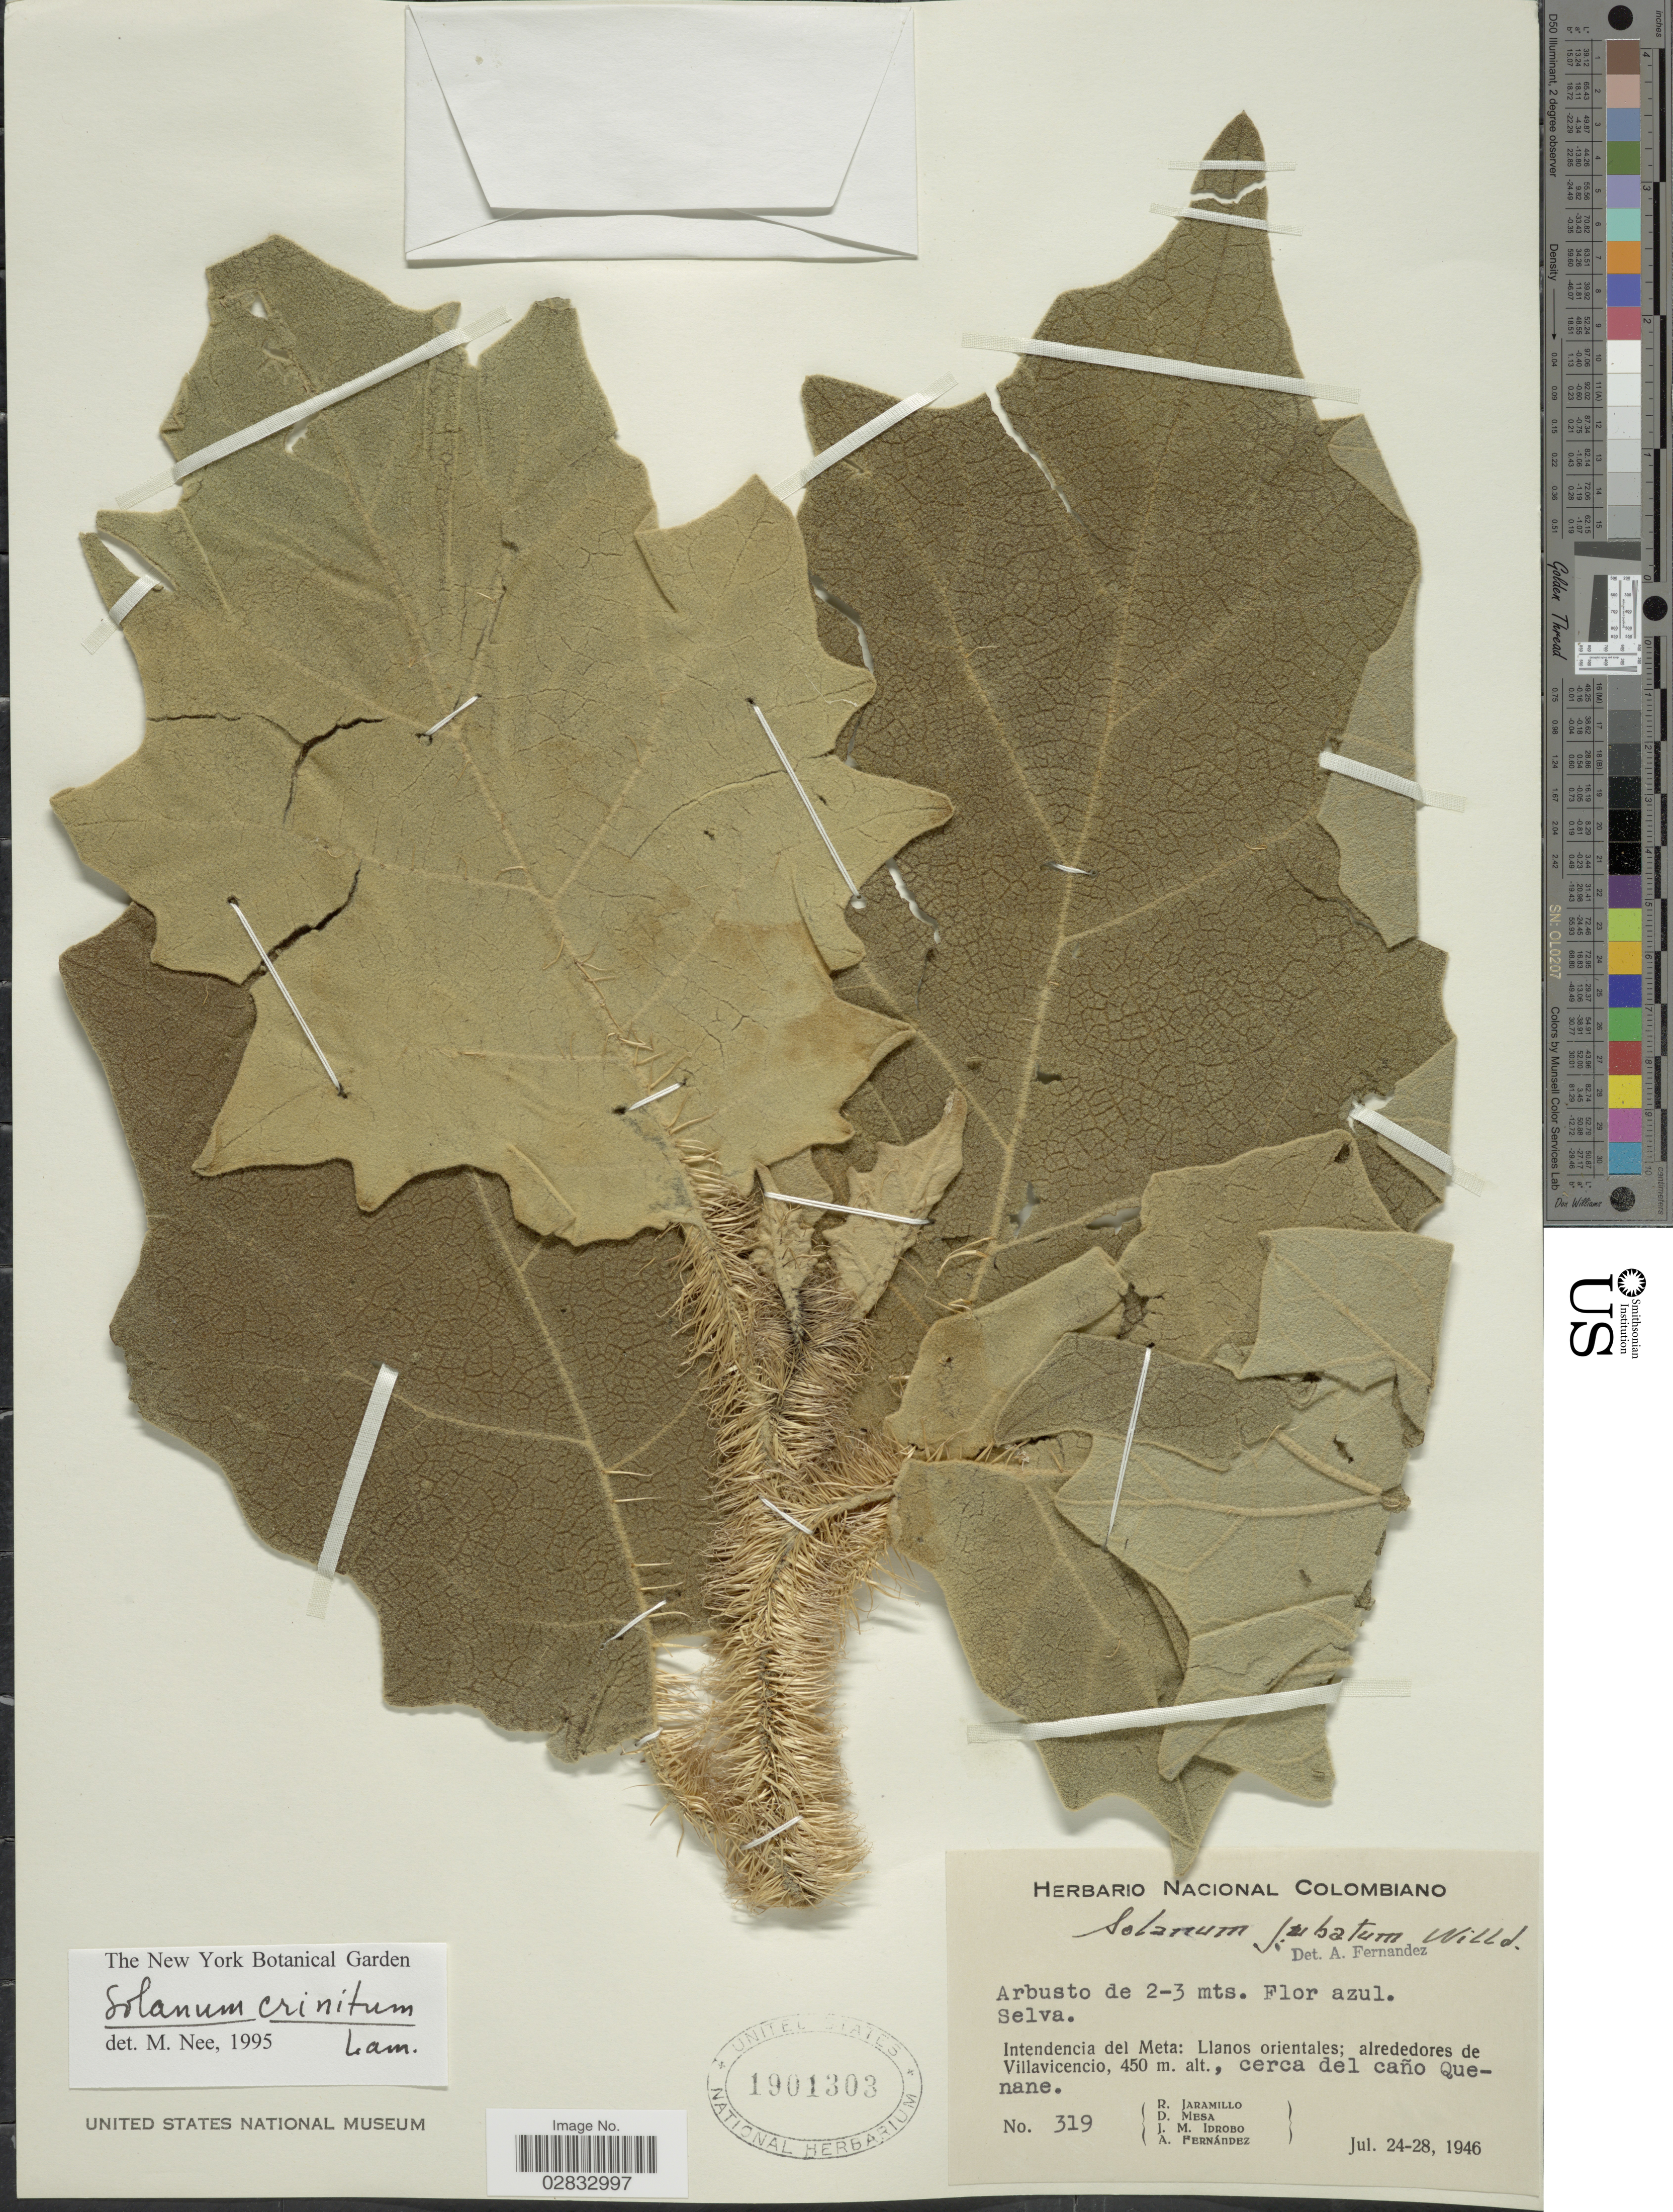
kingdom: Plantae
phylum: Tracheophyta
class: Magnoliopsida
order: Solanales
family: Solanaceae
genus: Solanum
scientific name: Solanum crinitum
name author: Lam.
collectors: R. Jaramillo M., D. Mesa, J. M. Idrobo & A. Fernández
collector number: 319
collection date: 1946-06-24/1946-07-28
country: Colombia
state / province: Meta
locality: Intendencia del Meta: Llanos orientales; alrededores de Villavicencio, cerca del caño Quenane.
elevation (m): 450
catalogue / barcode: US 1901303